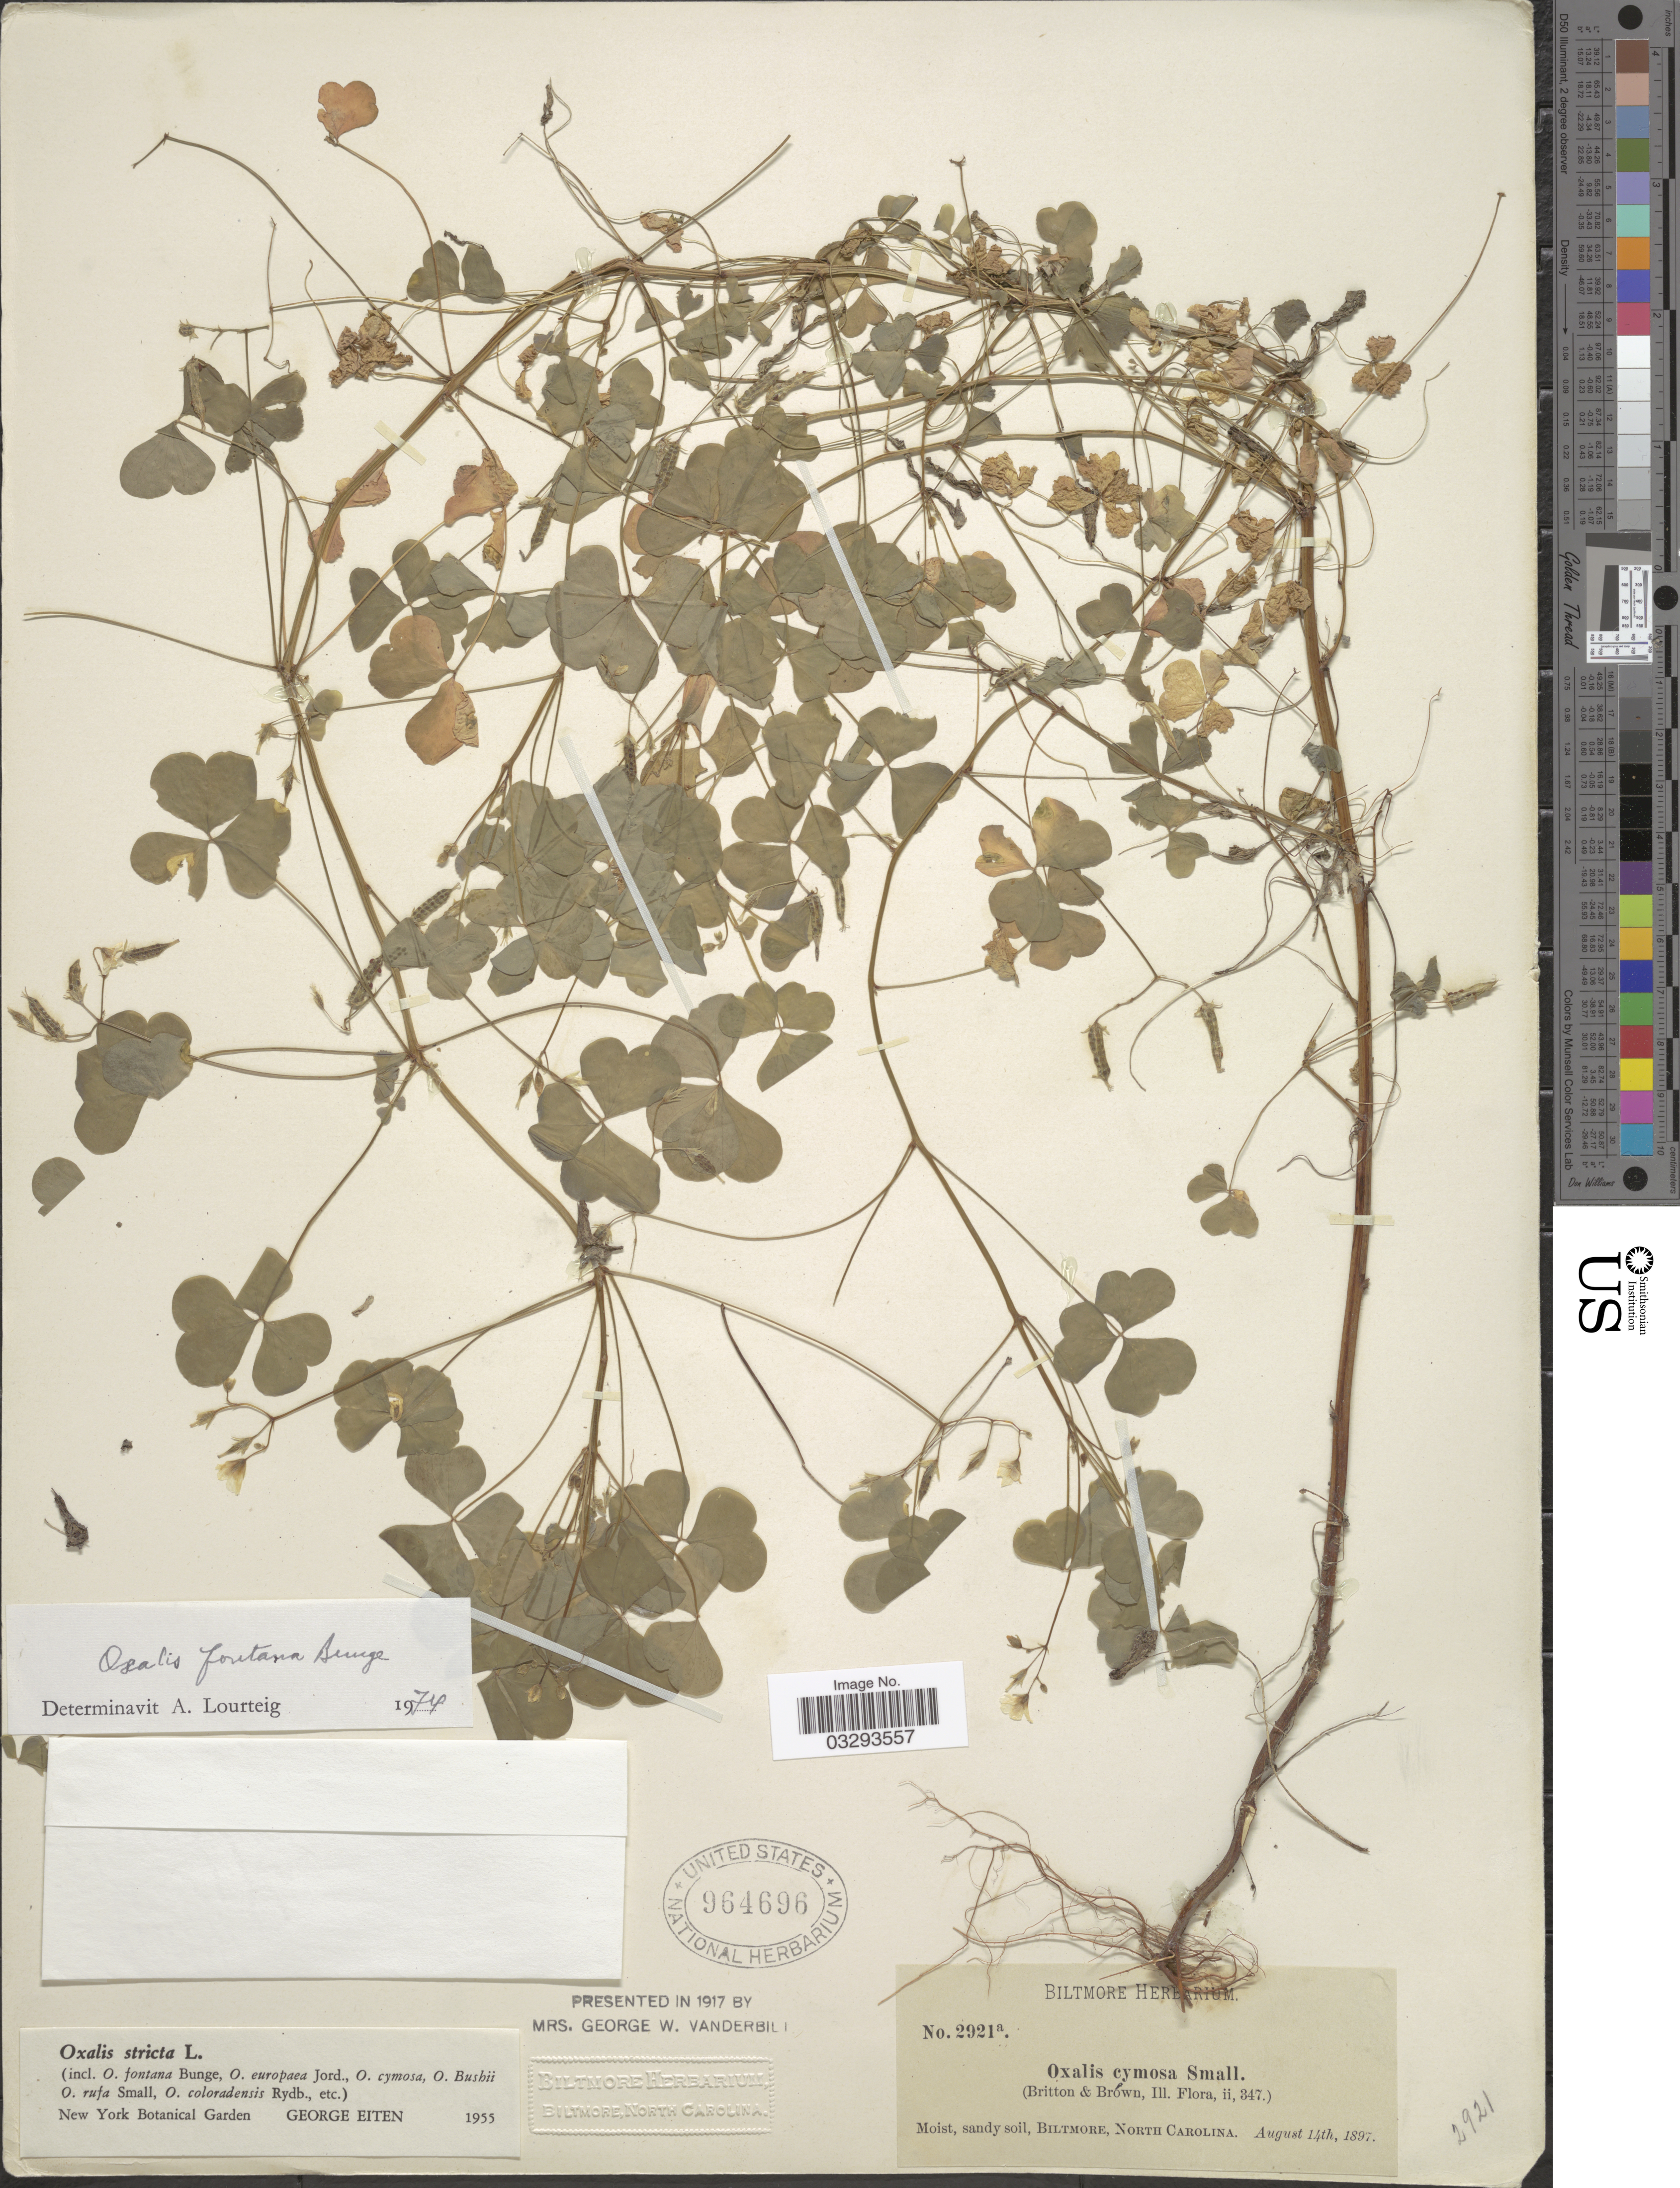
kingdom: Plantae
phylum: Tracheophyta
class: Magnoliopsida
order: Oxalidales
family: Oxalidaceae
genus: Oxalis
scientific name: Oxalis fontana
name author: Bunge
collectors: ex herb. Biltmore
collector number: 2921a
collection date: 1897-08-14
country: United States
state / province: North Carolina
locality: Biltmore.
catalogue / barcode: US 964696